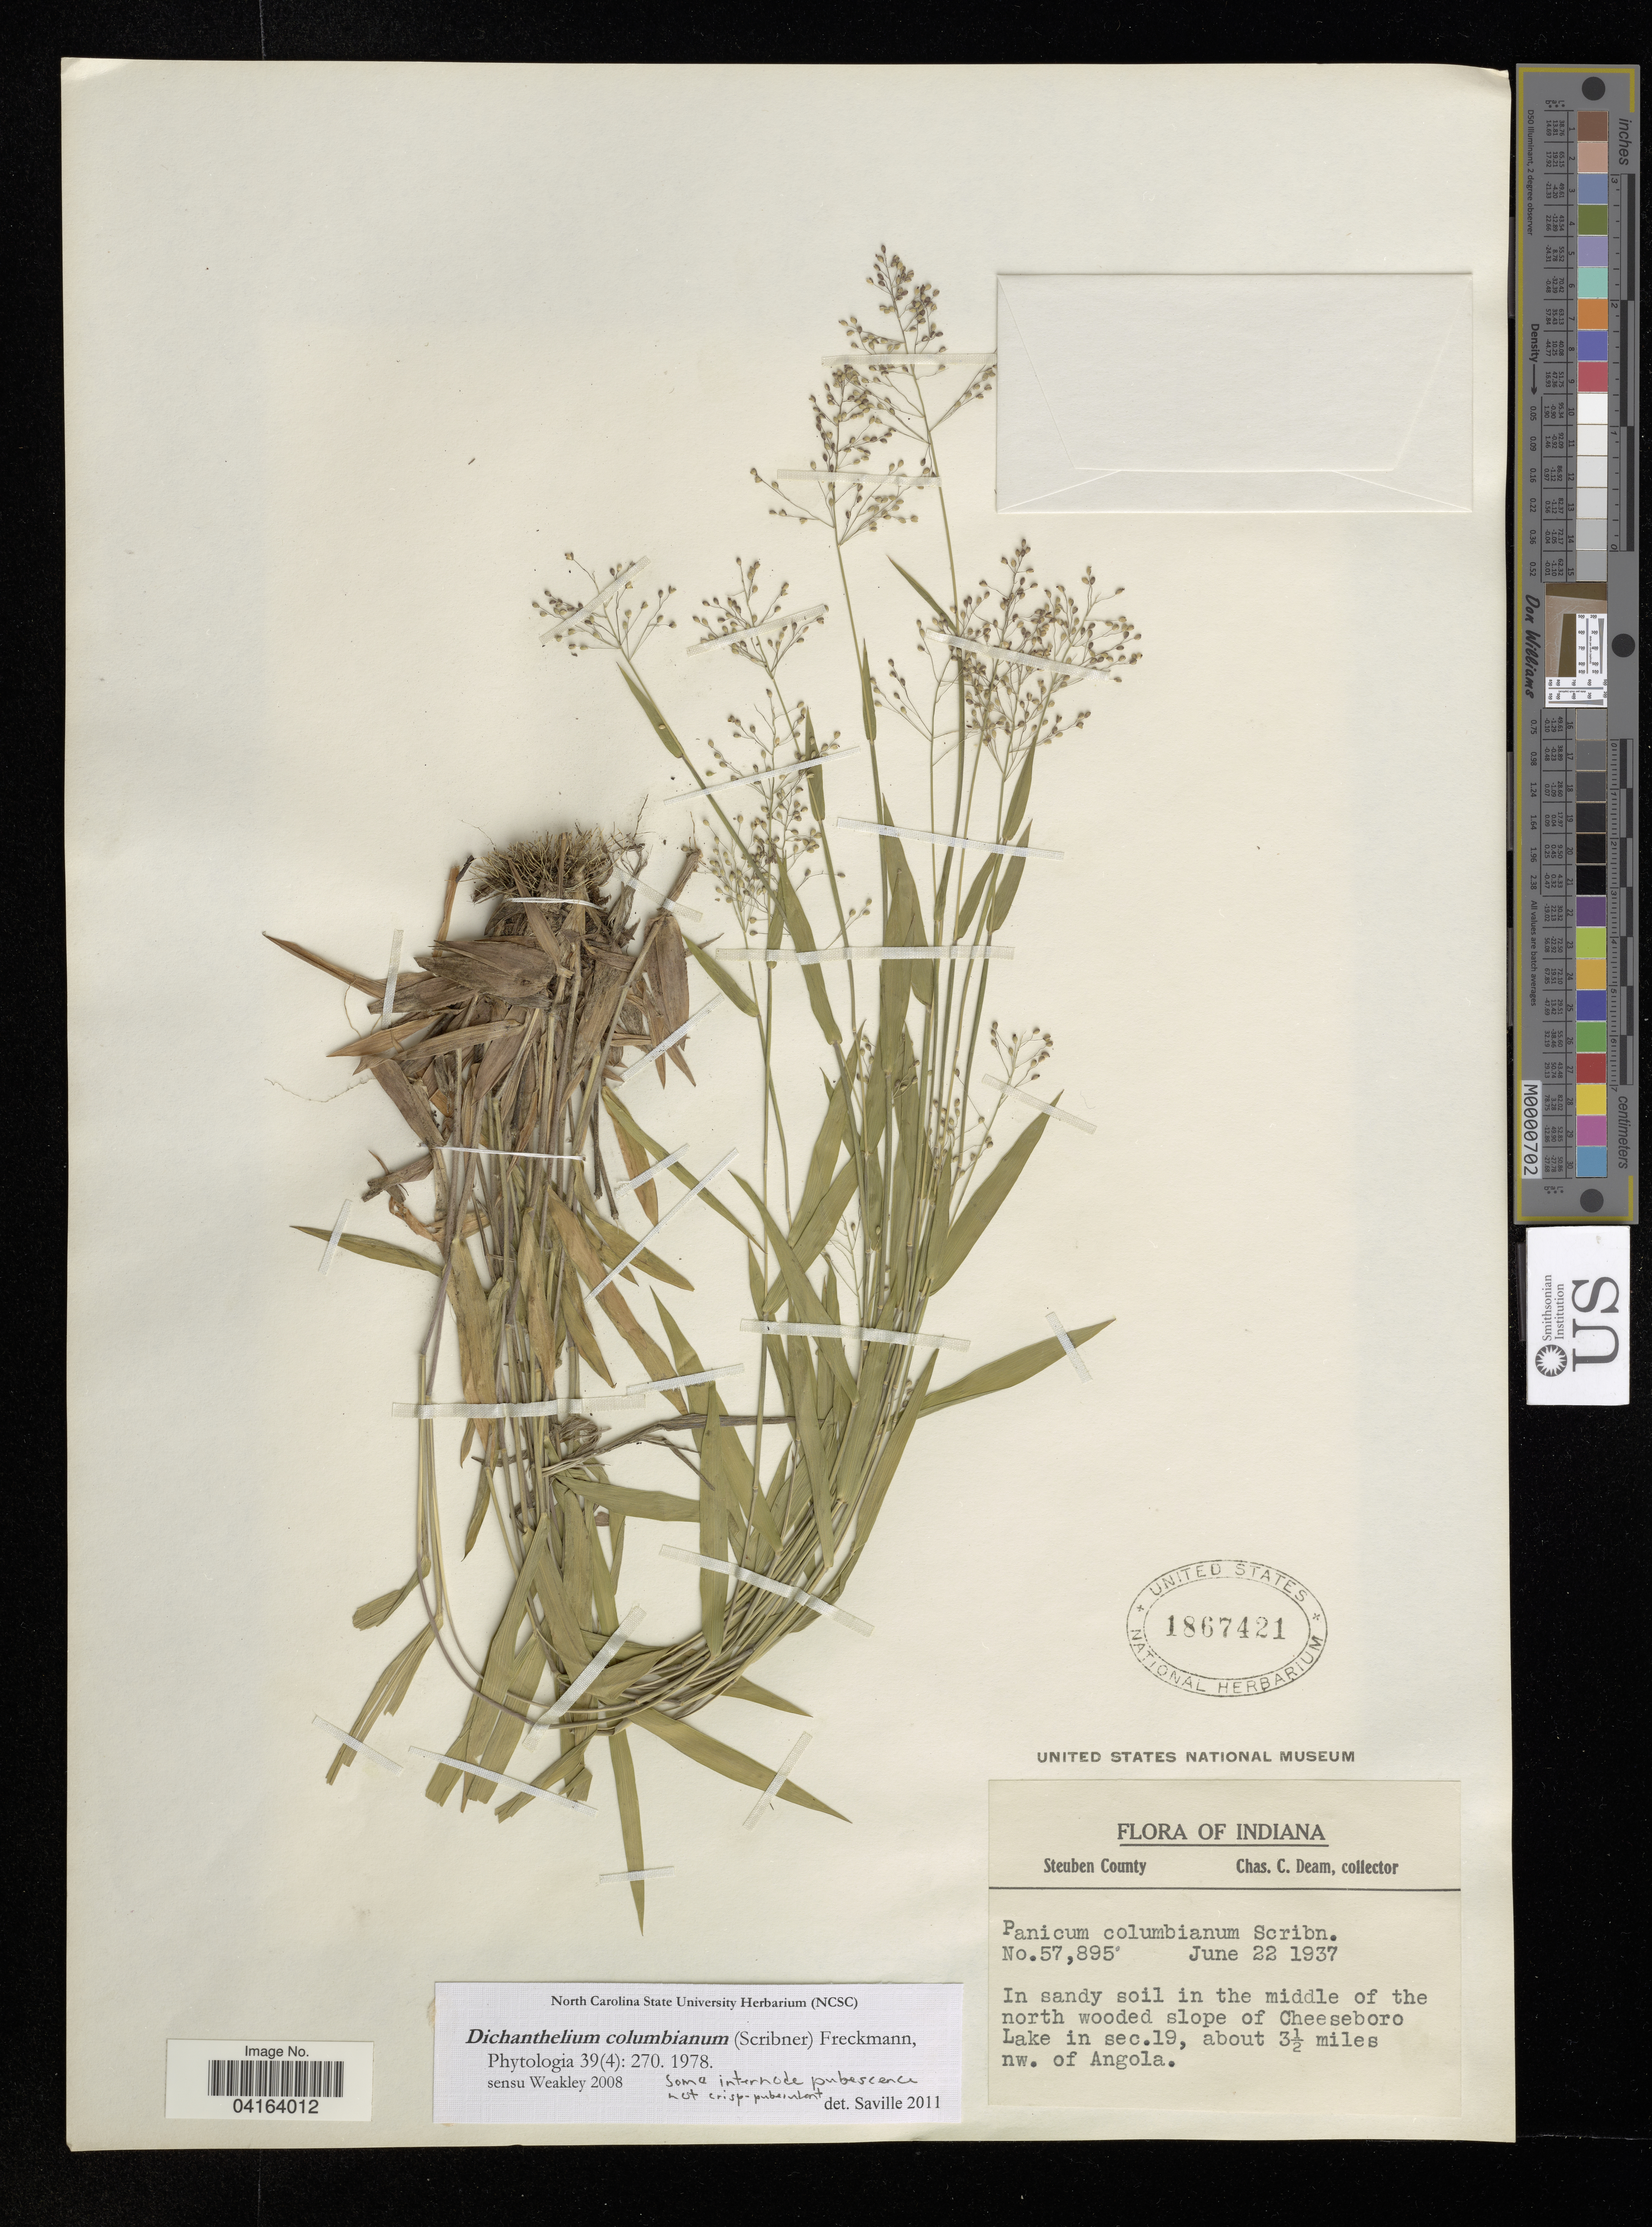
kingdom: Plantae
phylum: Tracheophyta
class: Liliopsida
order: Poales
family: Poaceae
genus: Dichanthelium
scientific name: Dichanthelium columbianum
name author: (Scribn.) Freckmann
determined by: Saville, A. C., (NCSC), North Carolina State University (UNITED STATES)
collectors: C. C. Deam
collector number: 57,895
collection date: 1937-06-22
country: United States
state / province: Indiana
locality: Steuben County. In sandy soil in the middle of the north wooded slope of Cheeseboro Lake in sec.19, about 3 1/2 miles nw. of Angola.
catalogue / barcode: US 1867421